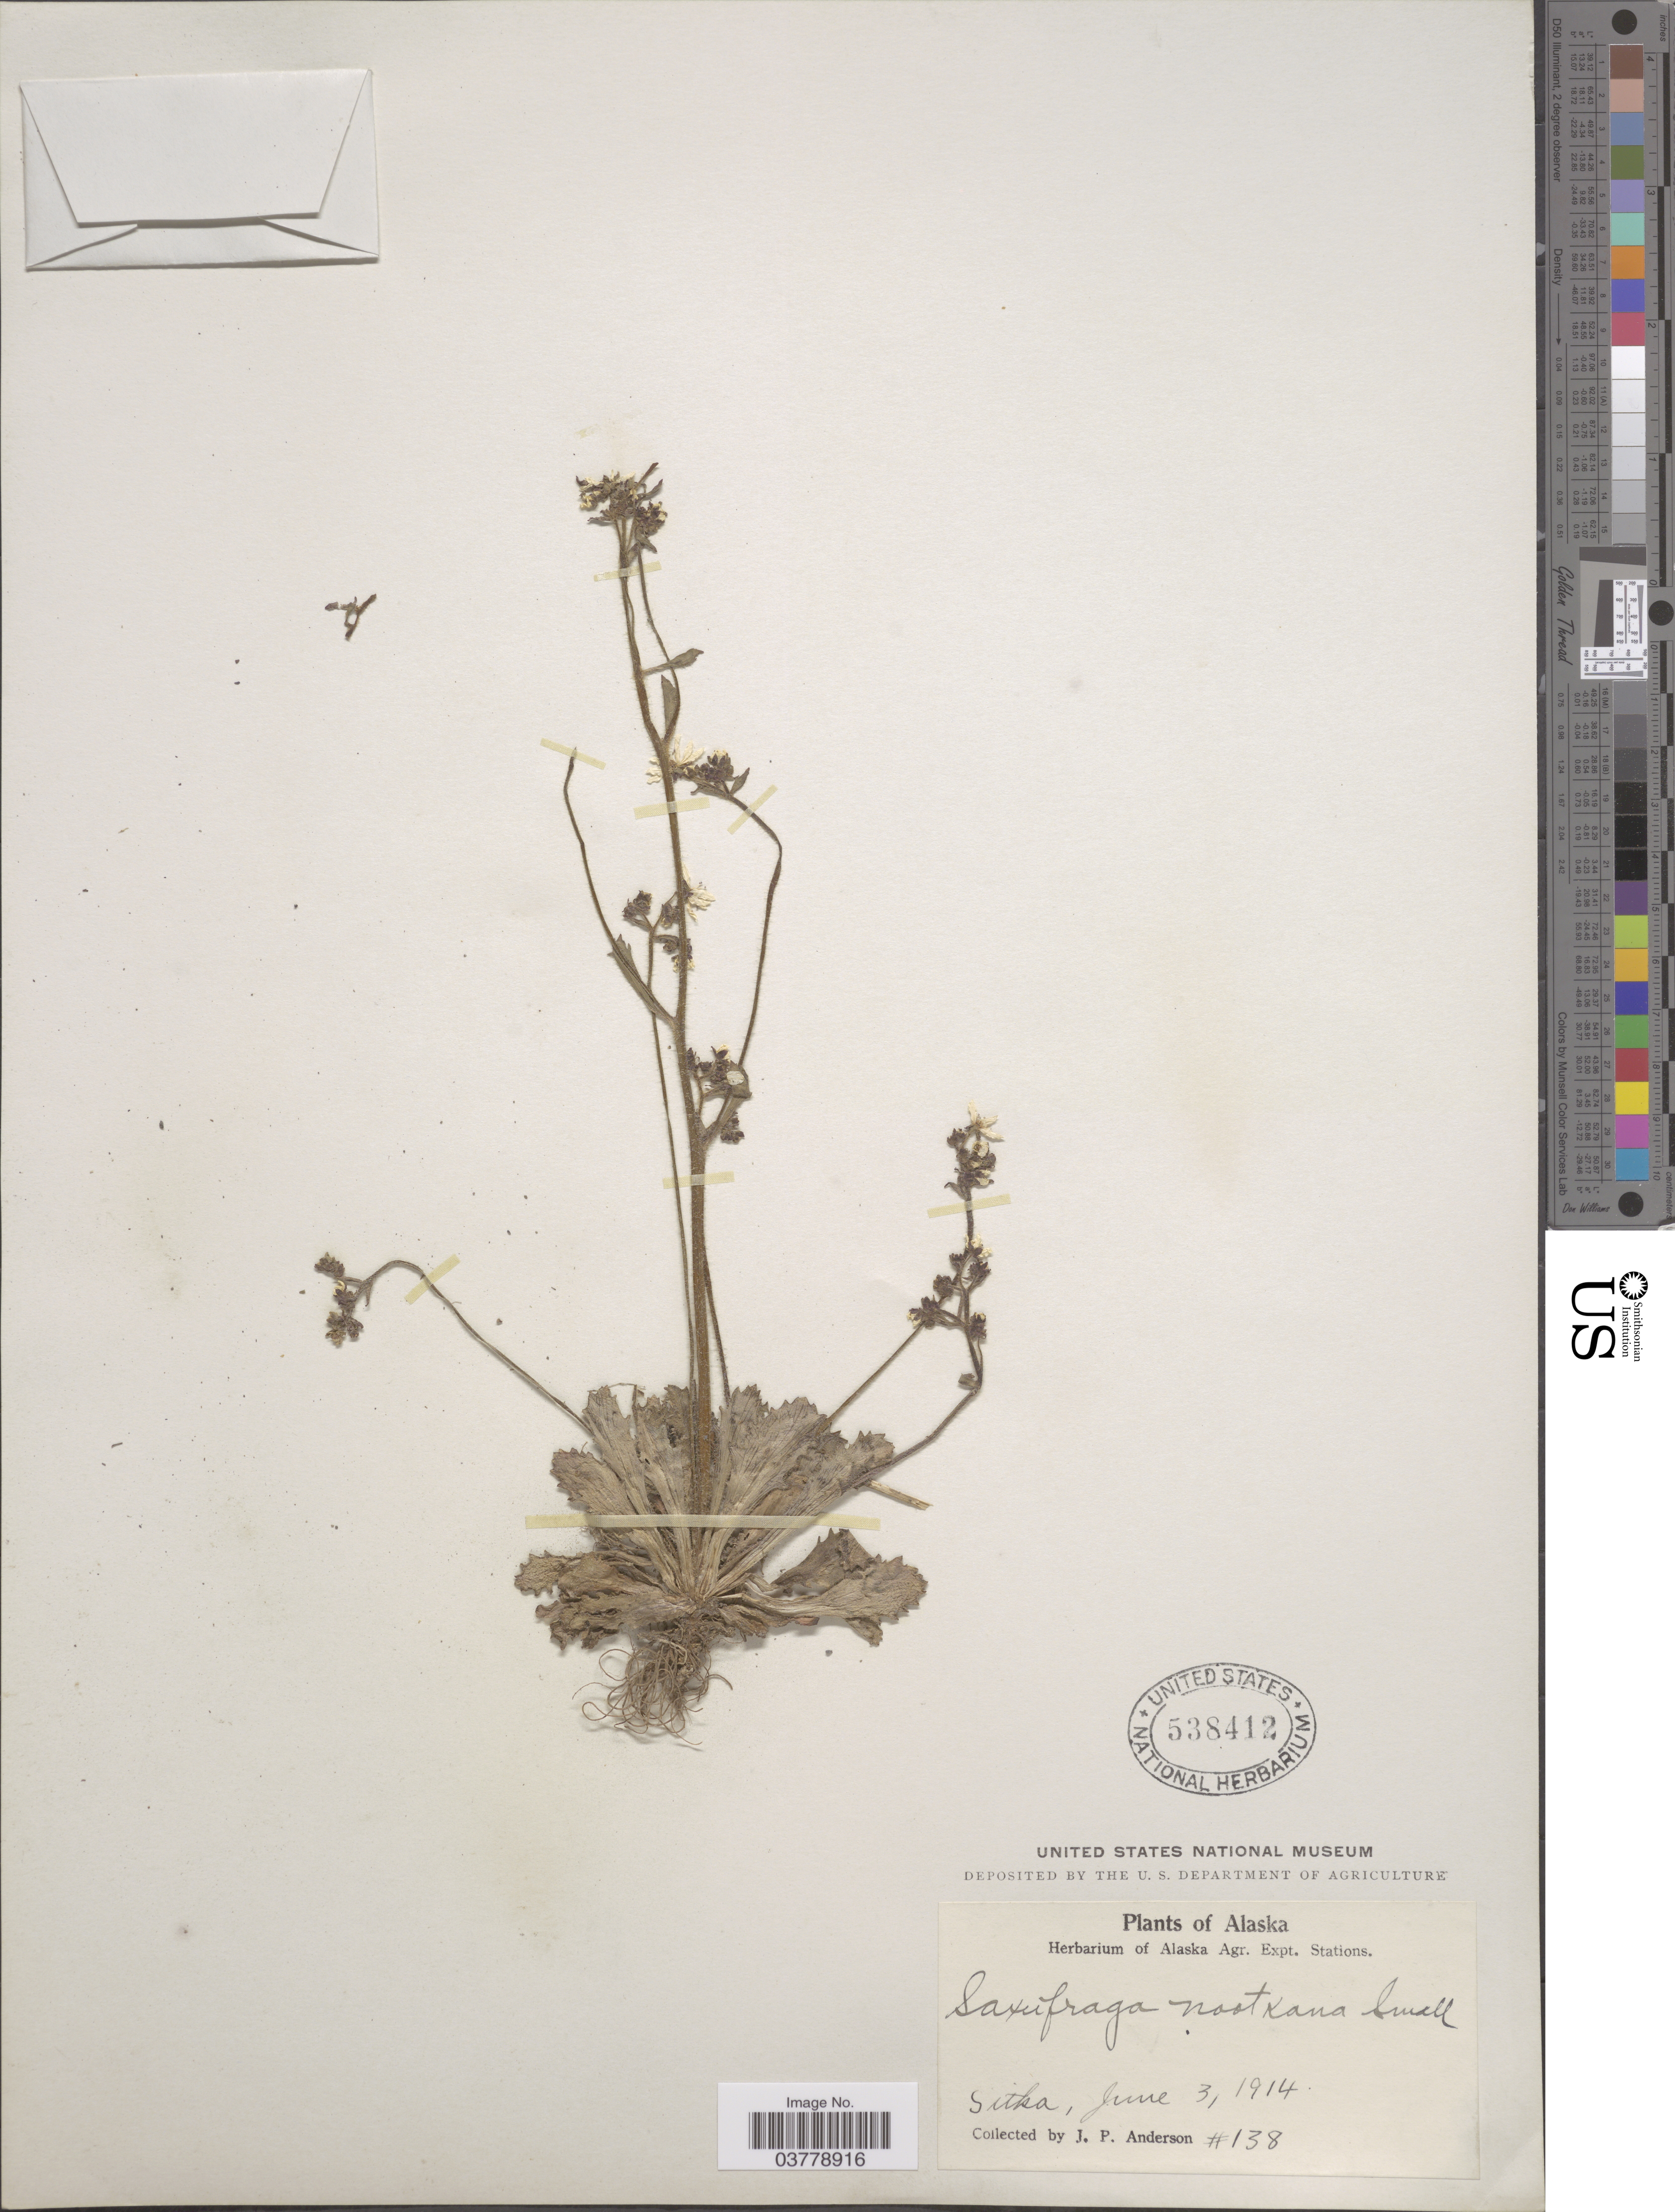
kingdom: Plantae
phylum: Tracheophyta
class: Magnoliopsida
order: Saxifragales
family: Saxifragaceae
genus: Micranthes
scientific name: Micranthes ferruginea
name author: (Graham) Brouillet & Gornall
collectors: J. P. Anderson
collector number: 138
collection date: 1914-06-03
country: United States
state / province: Alaska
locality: Sitka.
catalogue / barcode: US 538412